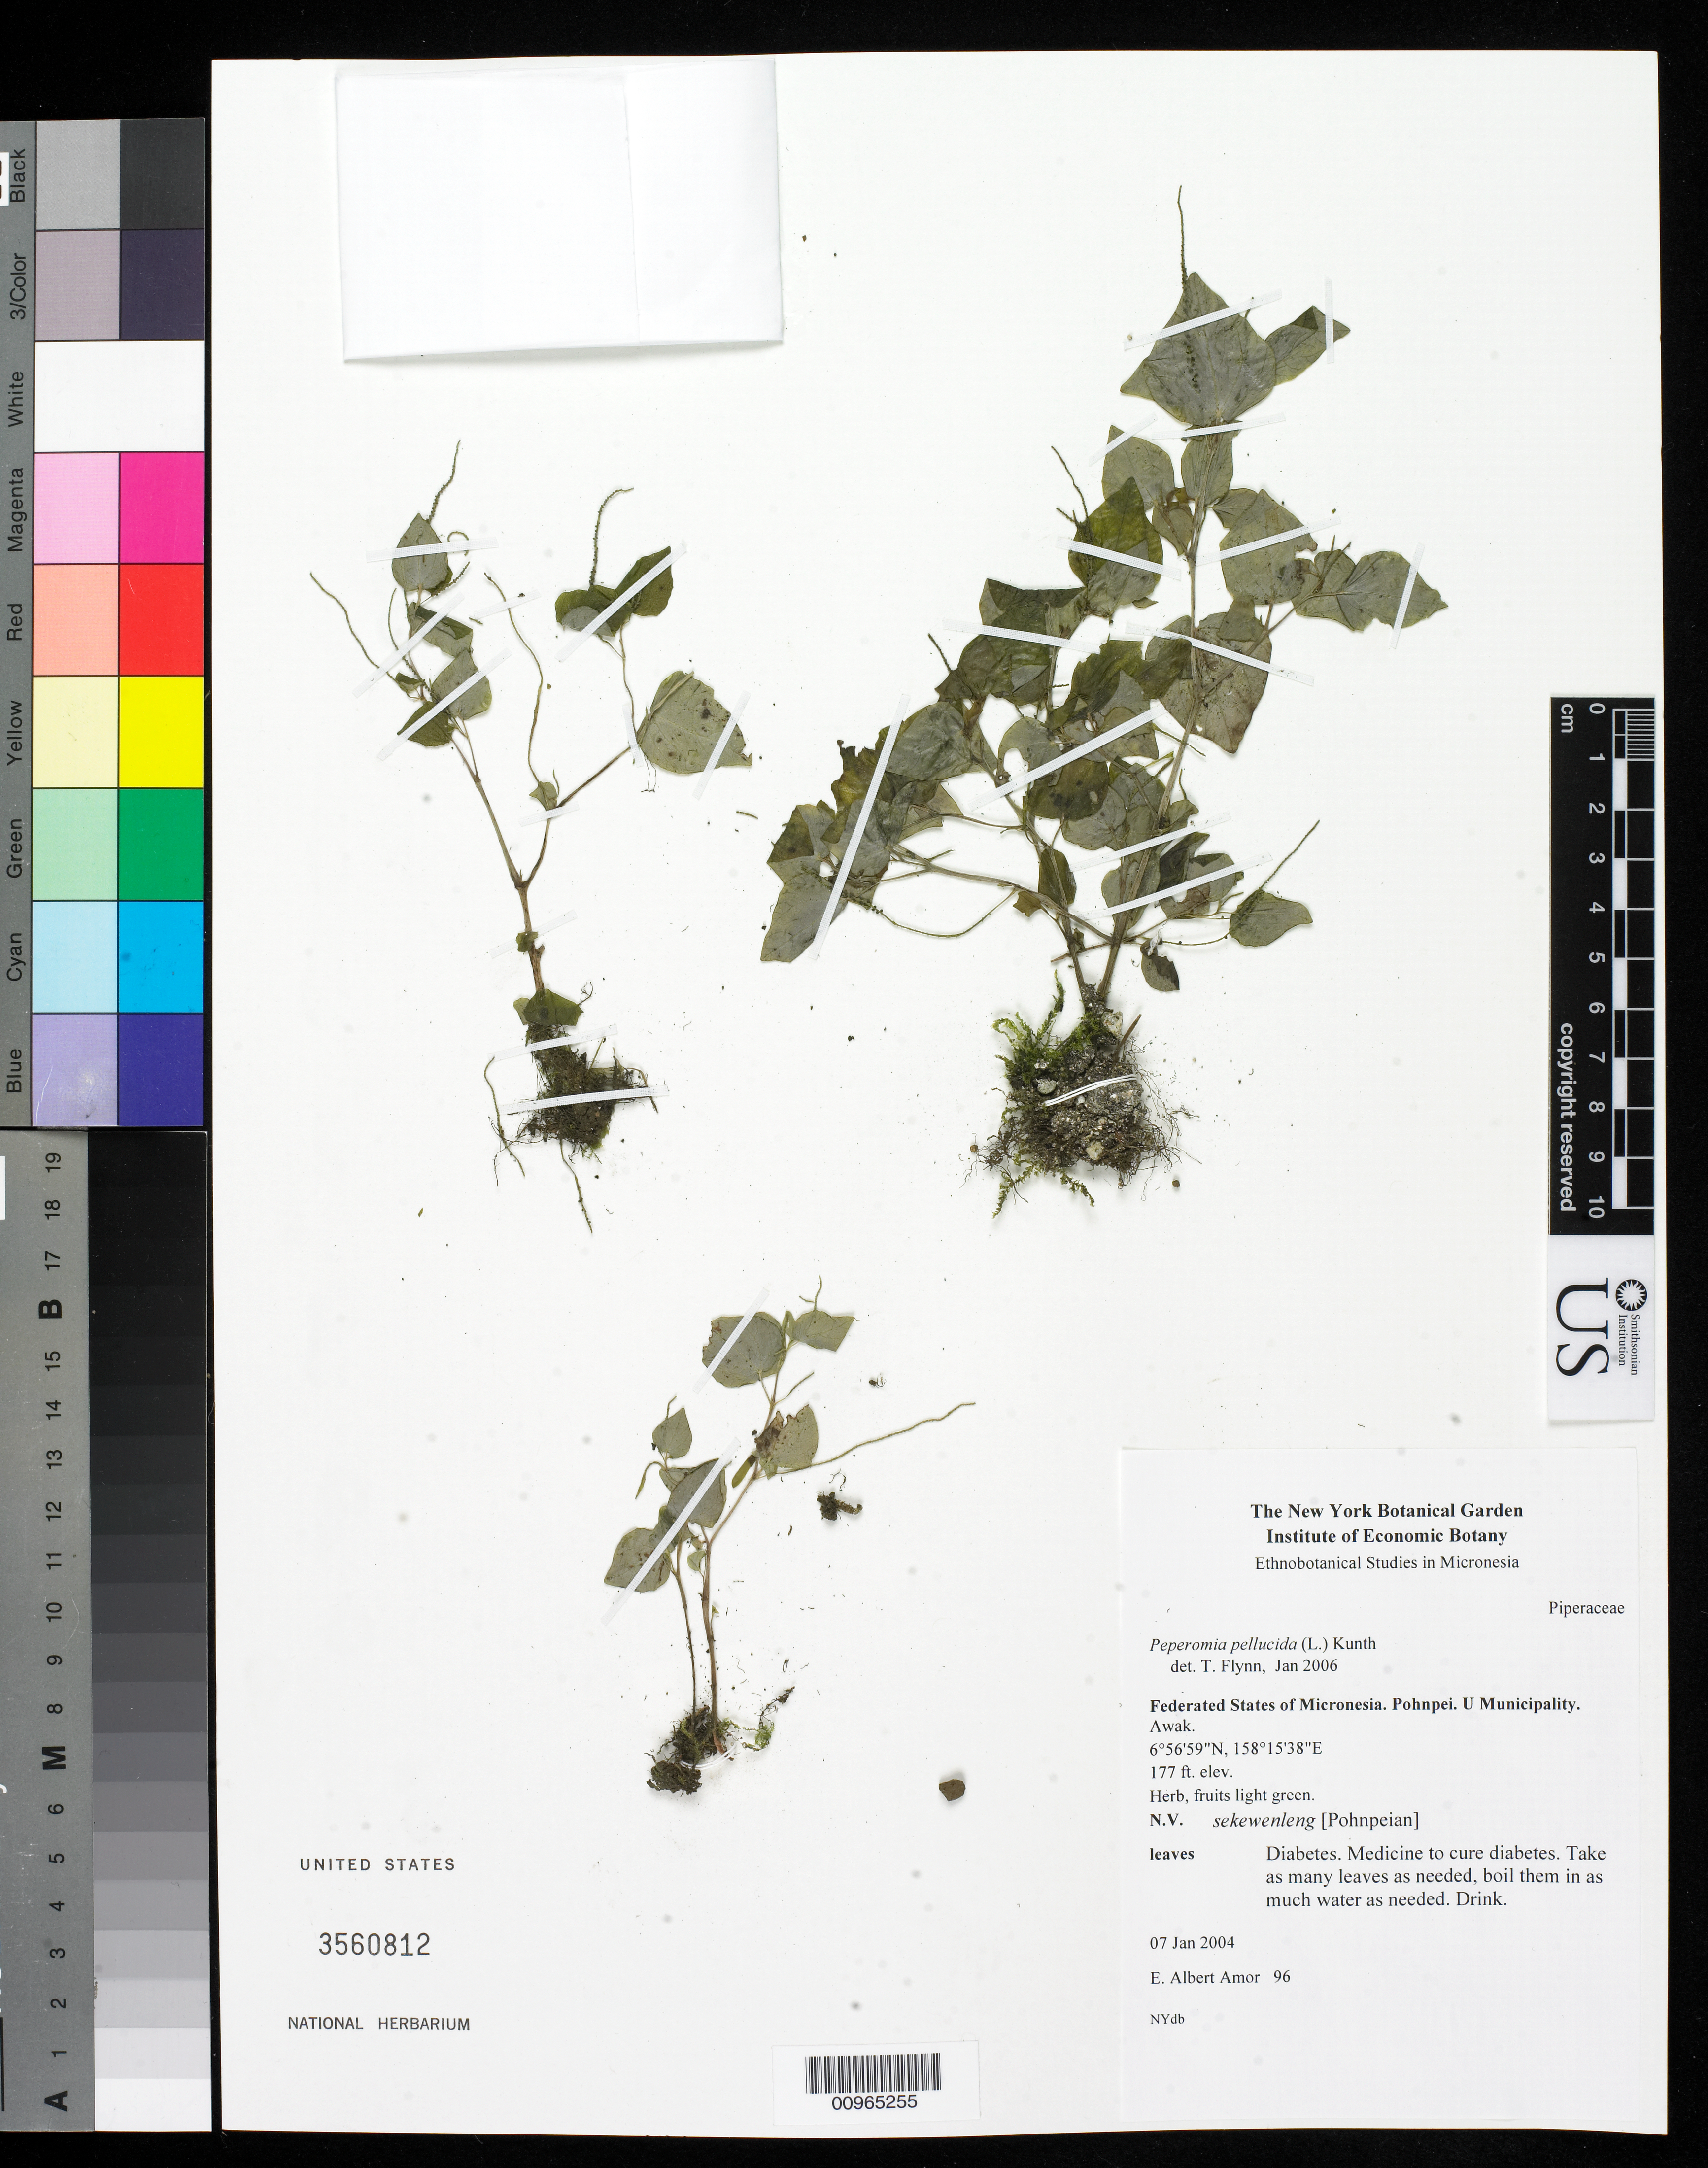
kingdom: Plantae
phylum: Tracheophyta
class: Magnoliopsida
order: Piperales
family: Piperaceae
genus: Peperomia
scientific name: Peperomia pellucida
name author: (L.) Kunth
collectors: E. A. Amor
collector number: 96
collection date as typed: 07 Jan 2004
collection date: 2004-01-07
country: Micronesia, Federated States of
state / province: Pohnpei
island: Pohnpei [Ponape]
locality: Awak, U Muncipality, Pohnpei, Micronesia.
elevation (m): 54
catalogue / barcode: US 3560812